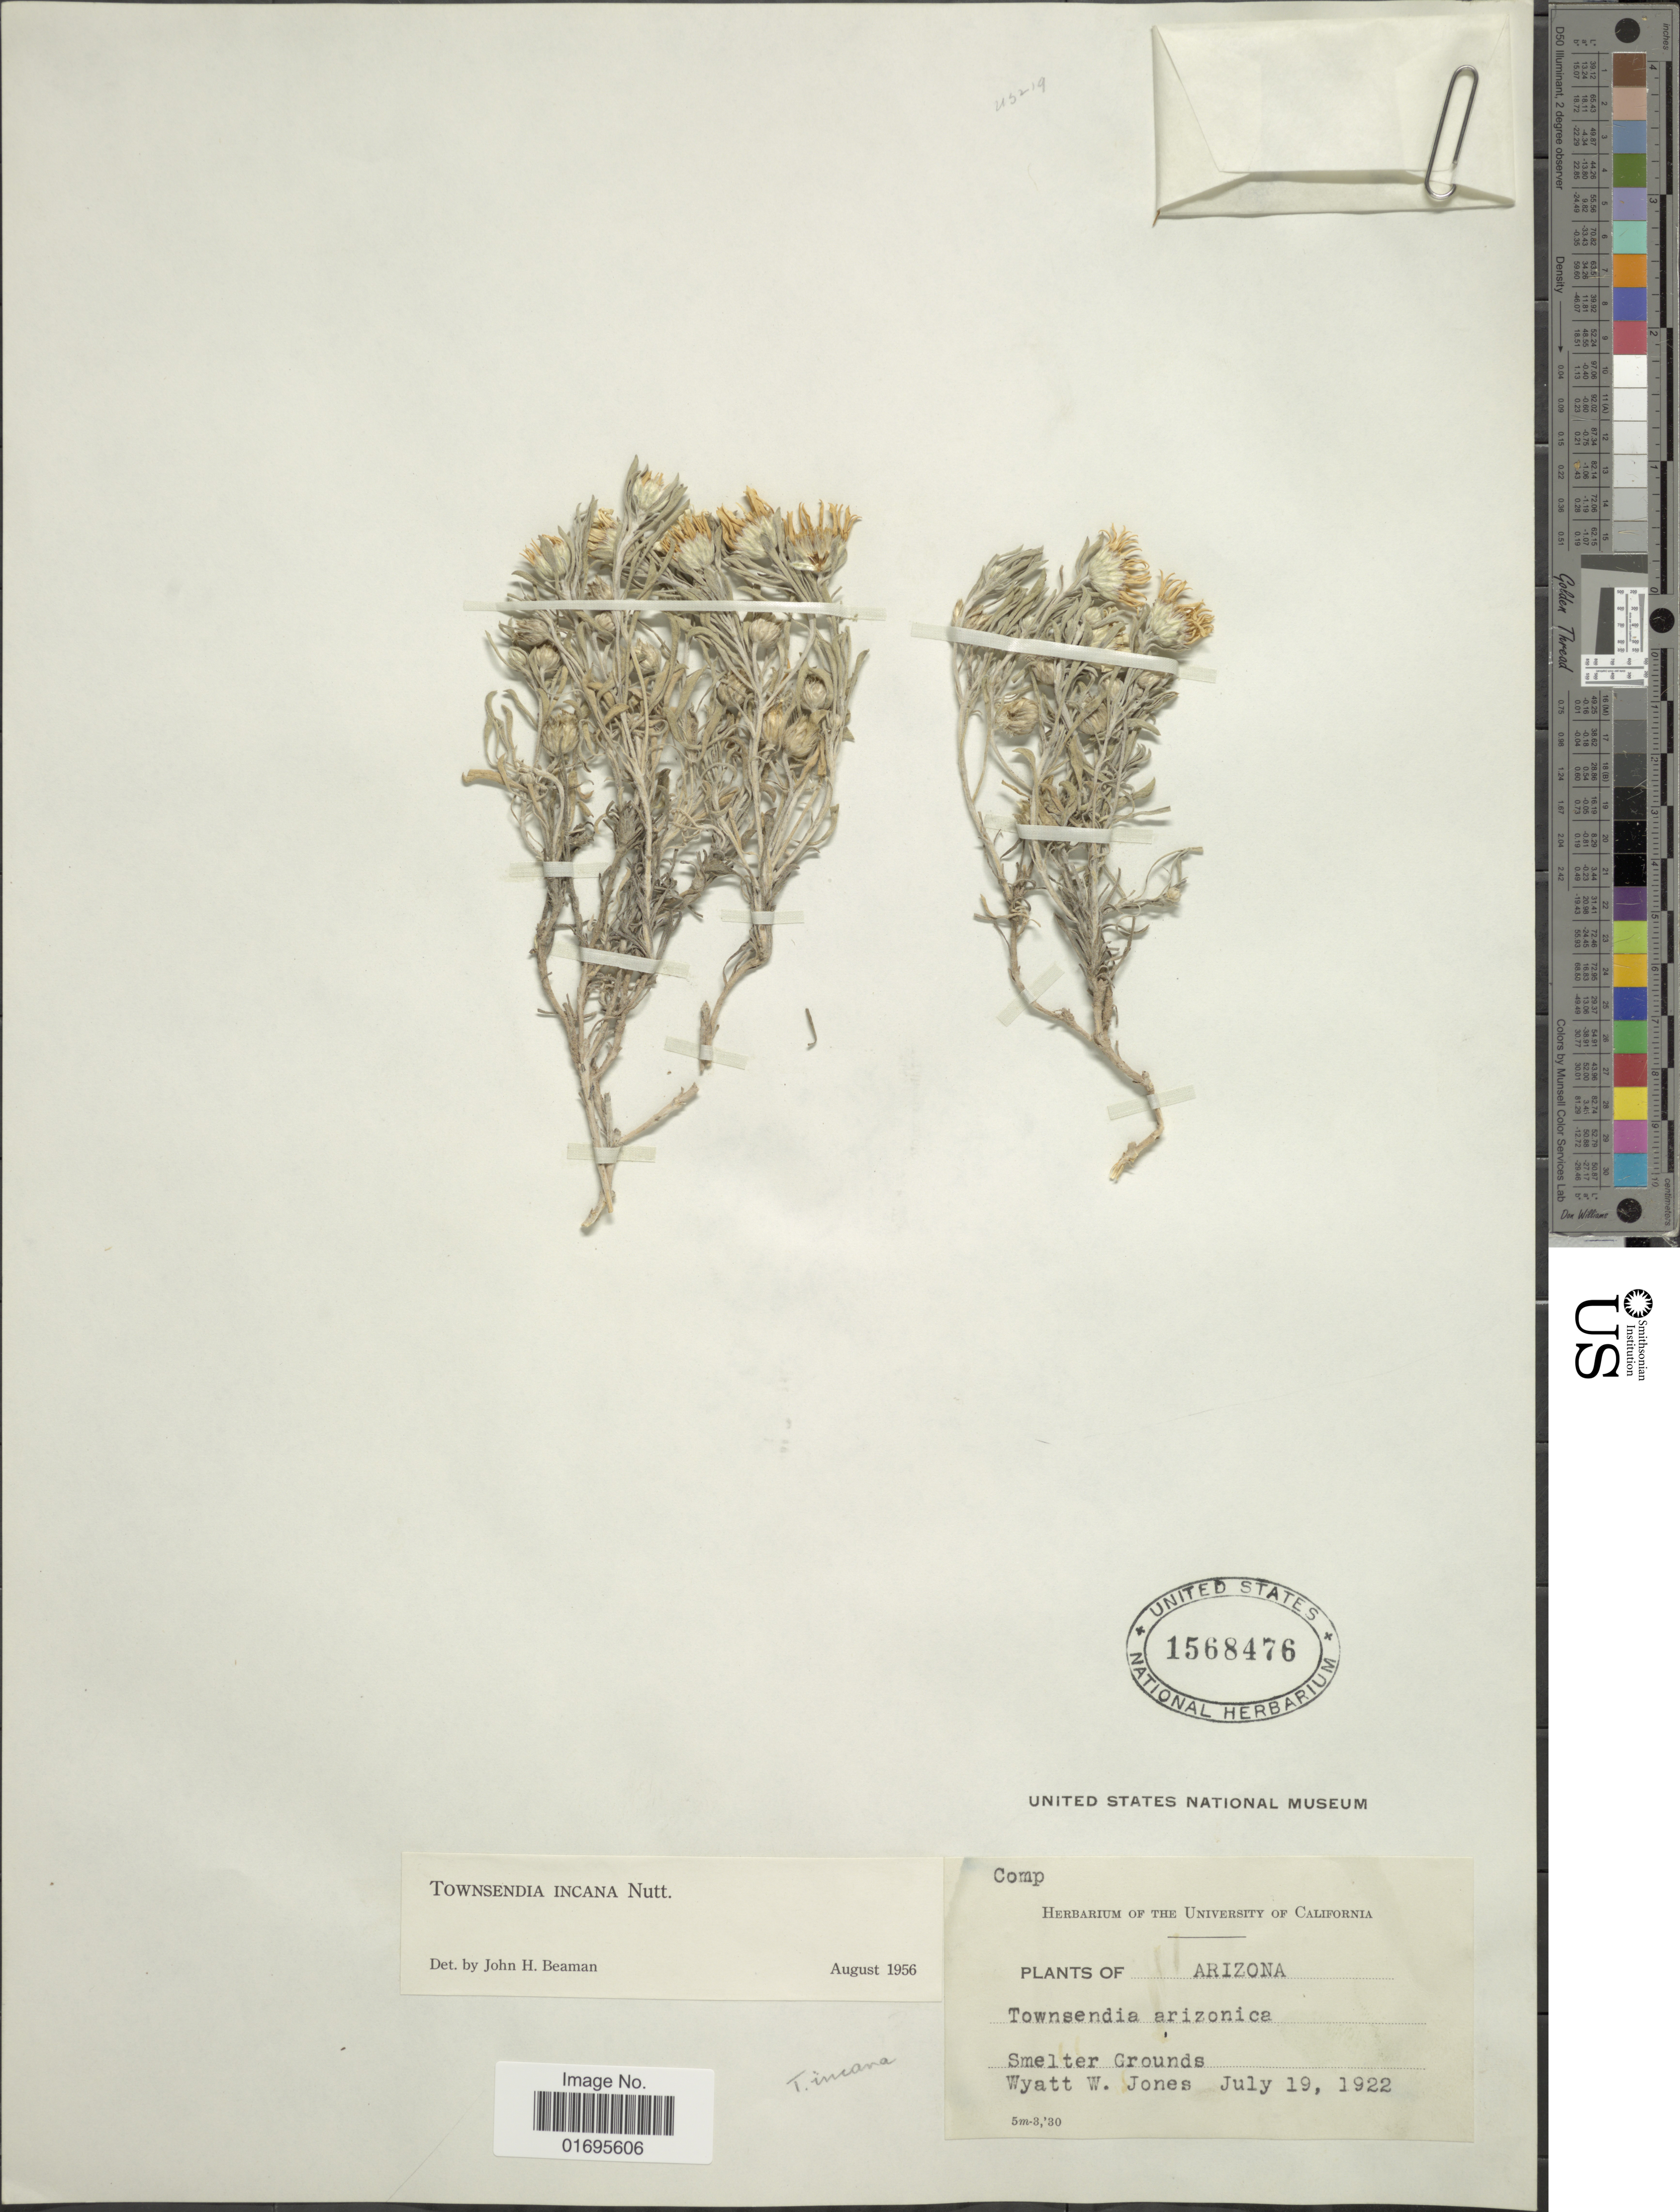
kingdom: Plantae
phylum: Tracheophyta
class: Magnoliopsida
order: Asterales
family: Asteraceae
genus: Townsendia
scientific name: Townsendia incana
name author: Nutt.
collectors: W. W. Jones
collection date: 1922-07-19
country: United States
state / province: Arizona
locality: Smelter Grounds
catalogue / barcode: US 1568476